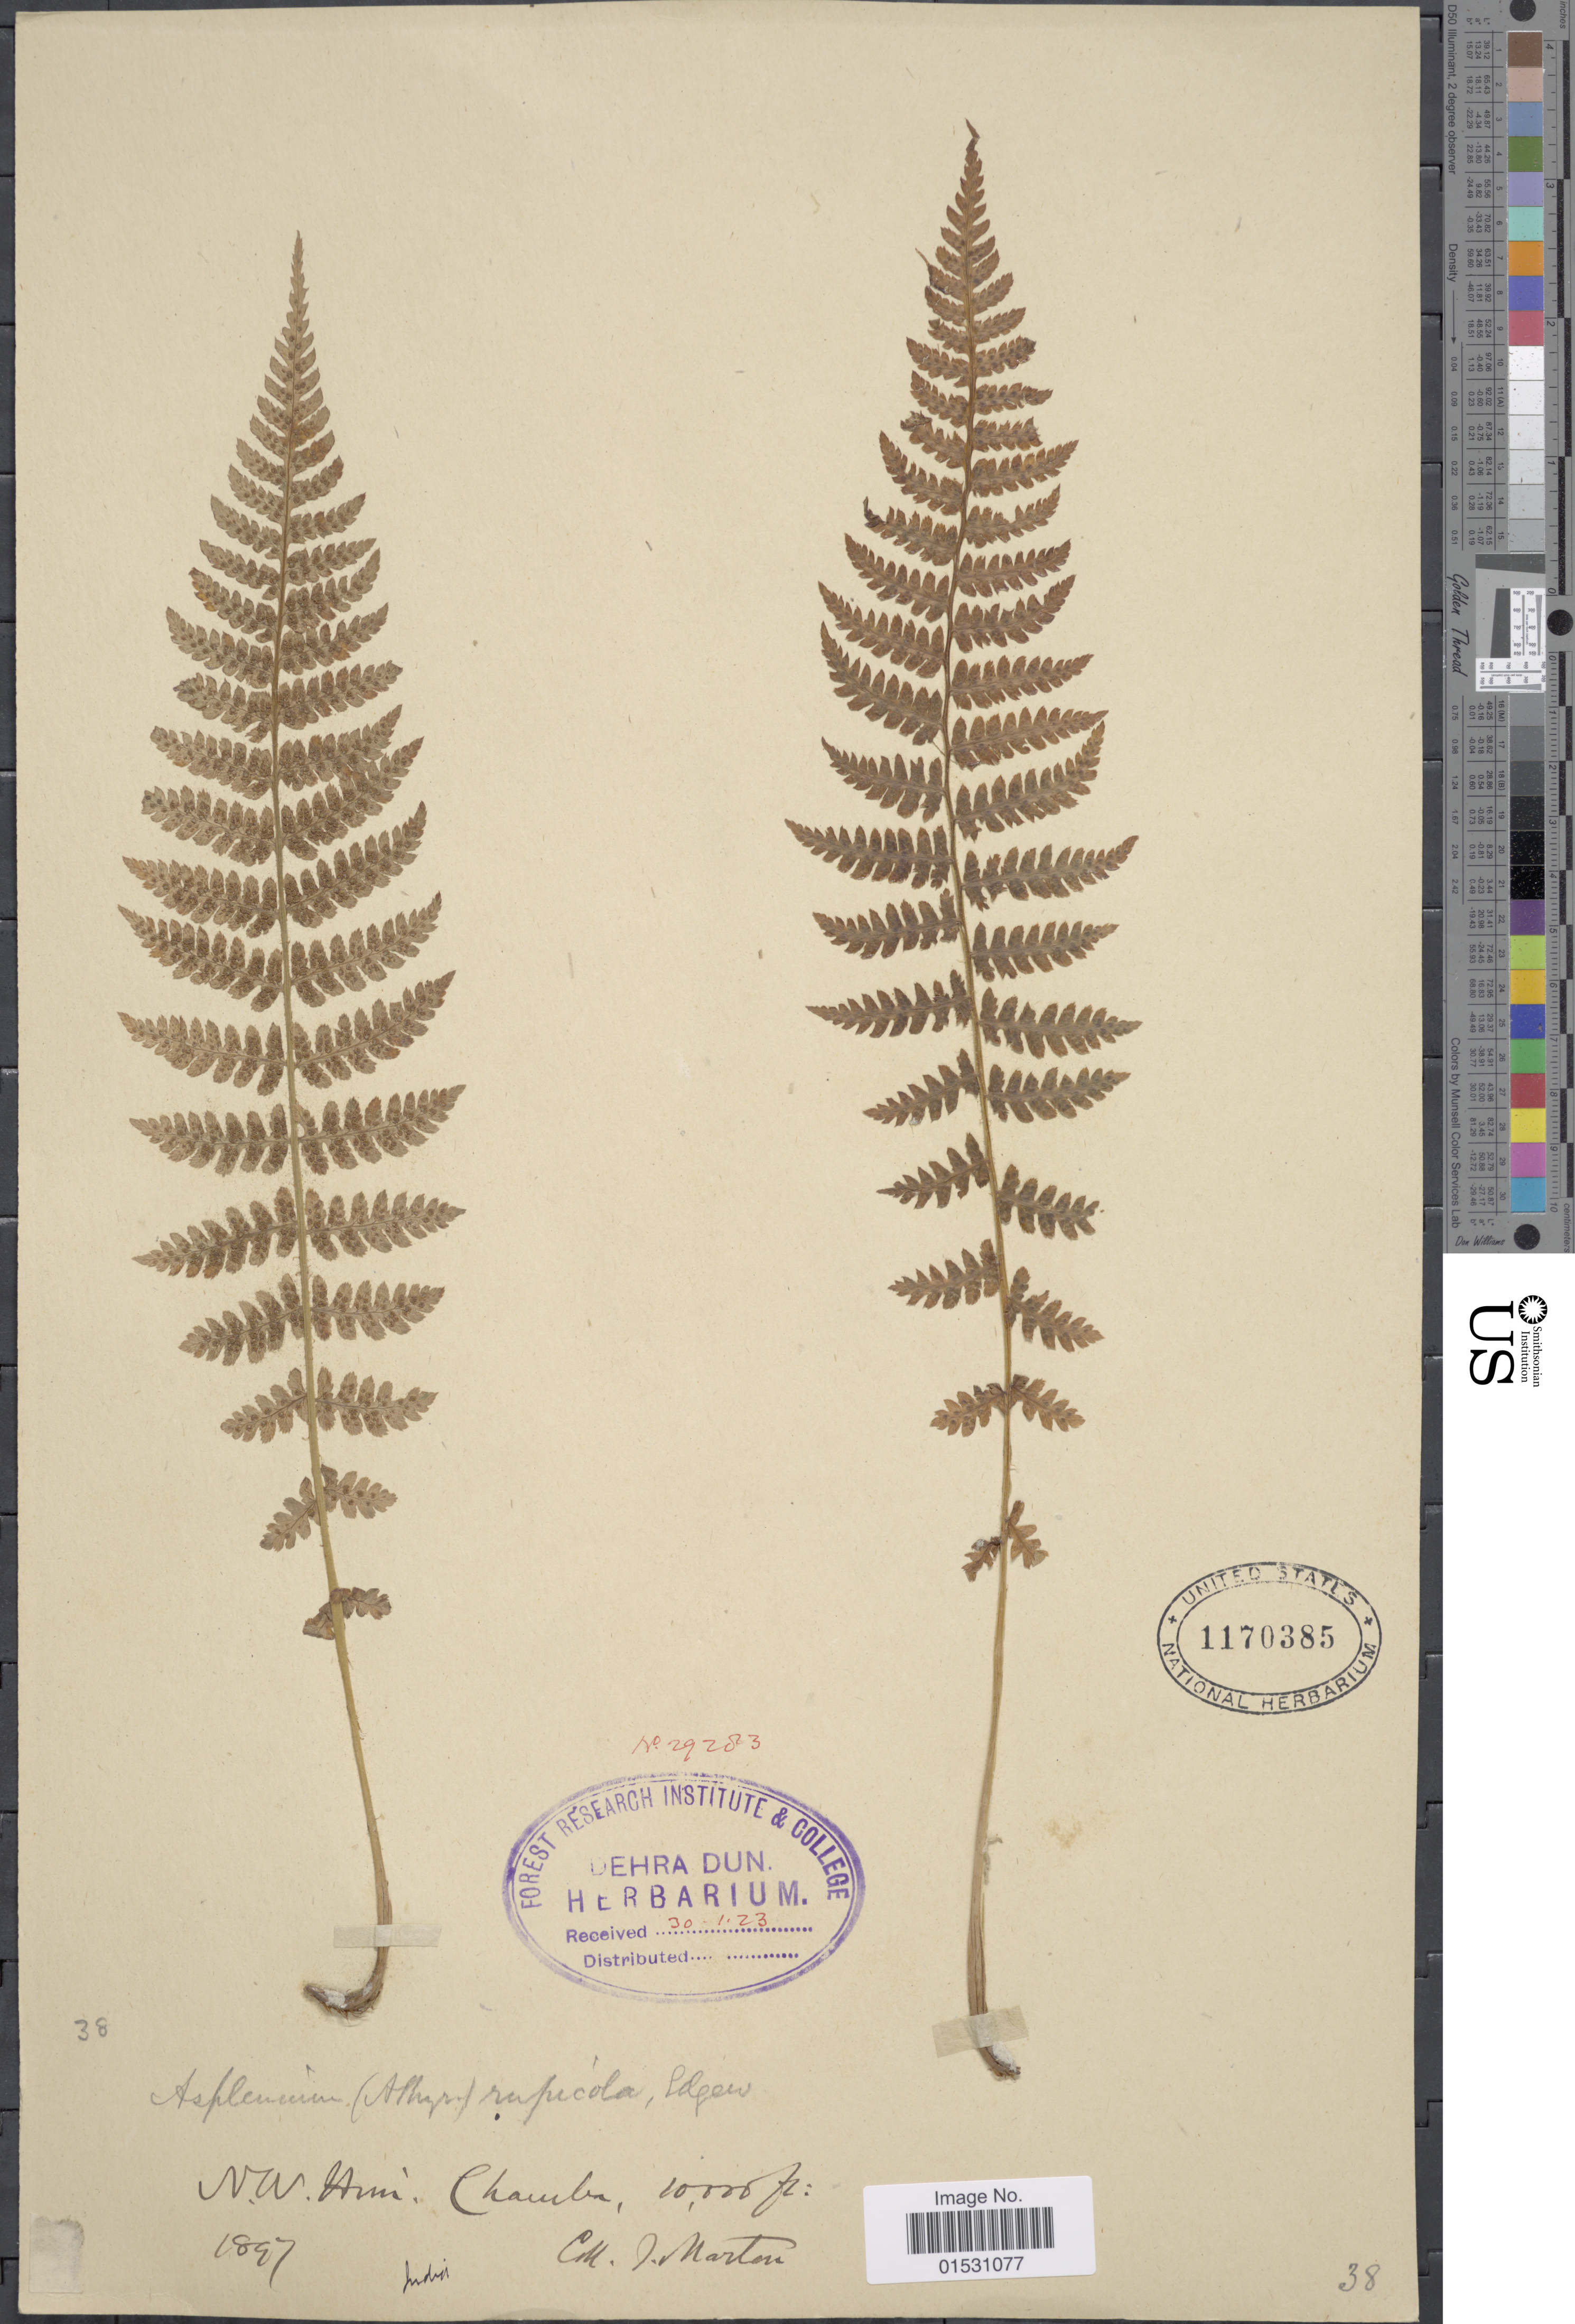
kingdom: Plantae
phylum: Tracheophyta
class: Polypodiopsida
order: Polypodiales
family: Athyriaceae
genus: Athyrium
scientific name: Athyrium rupicola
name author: (C. Hope) C. Chr.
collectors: S. Marten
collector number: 38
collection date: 1897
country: India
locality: N.W. Hm. Chamba.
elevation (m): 3048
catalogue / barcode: US 1170385